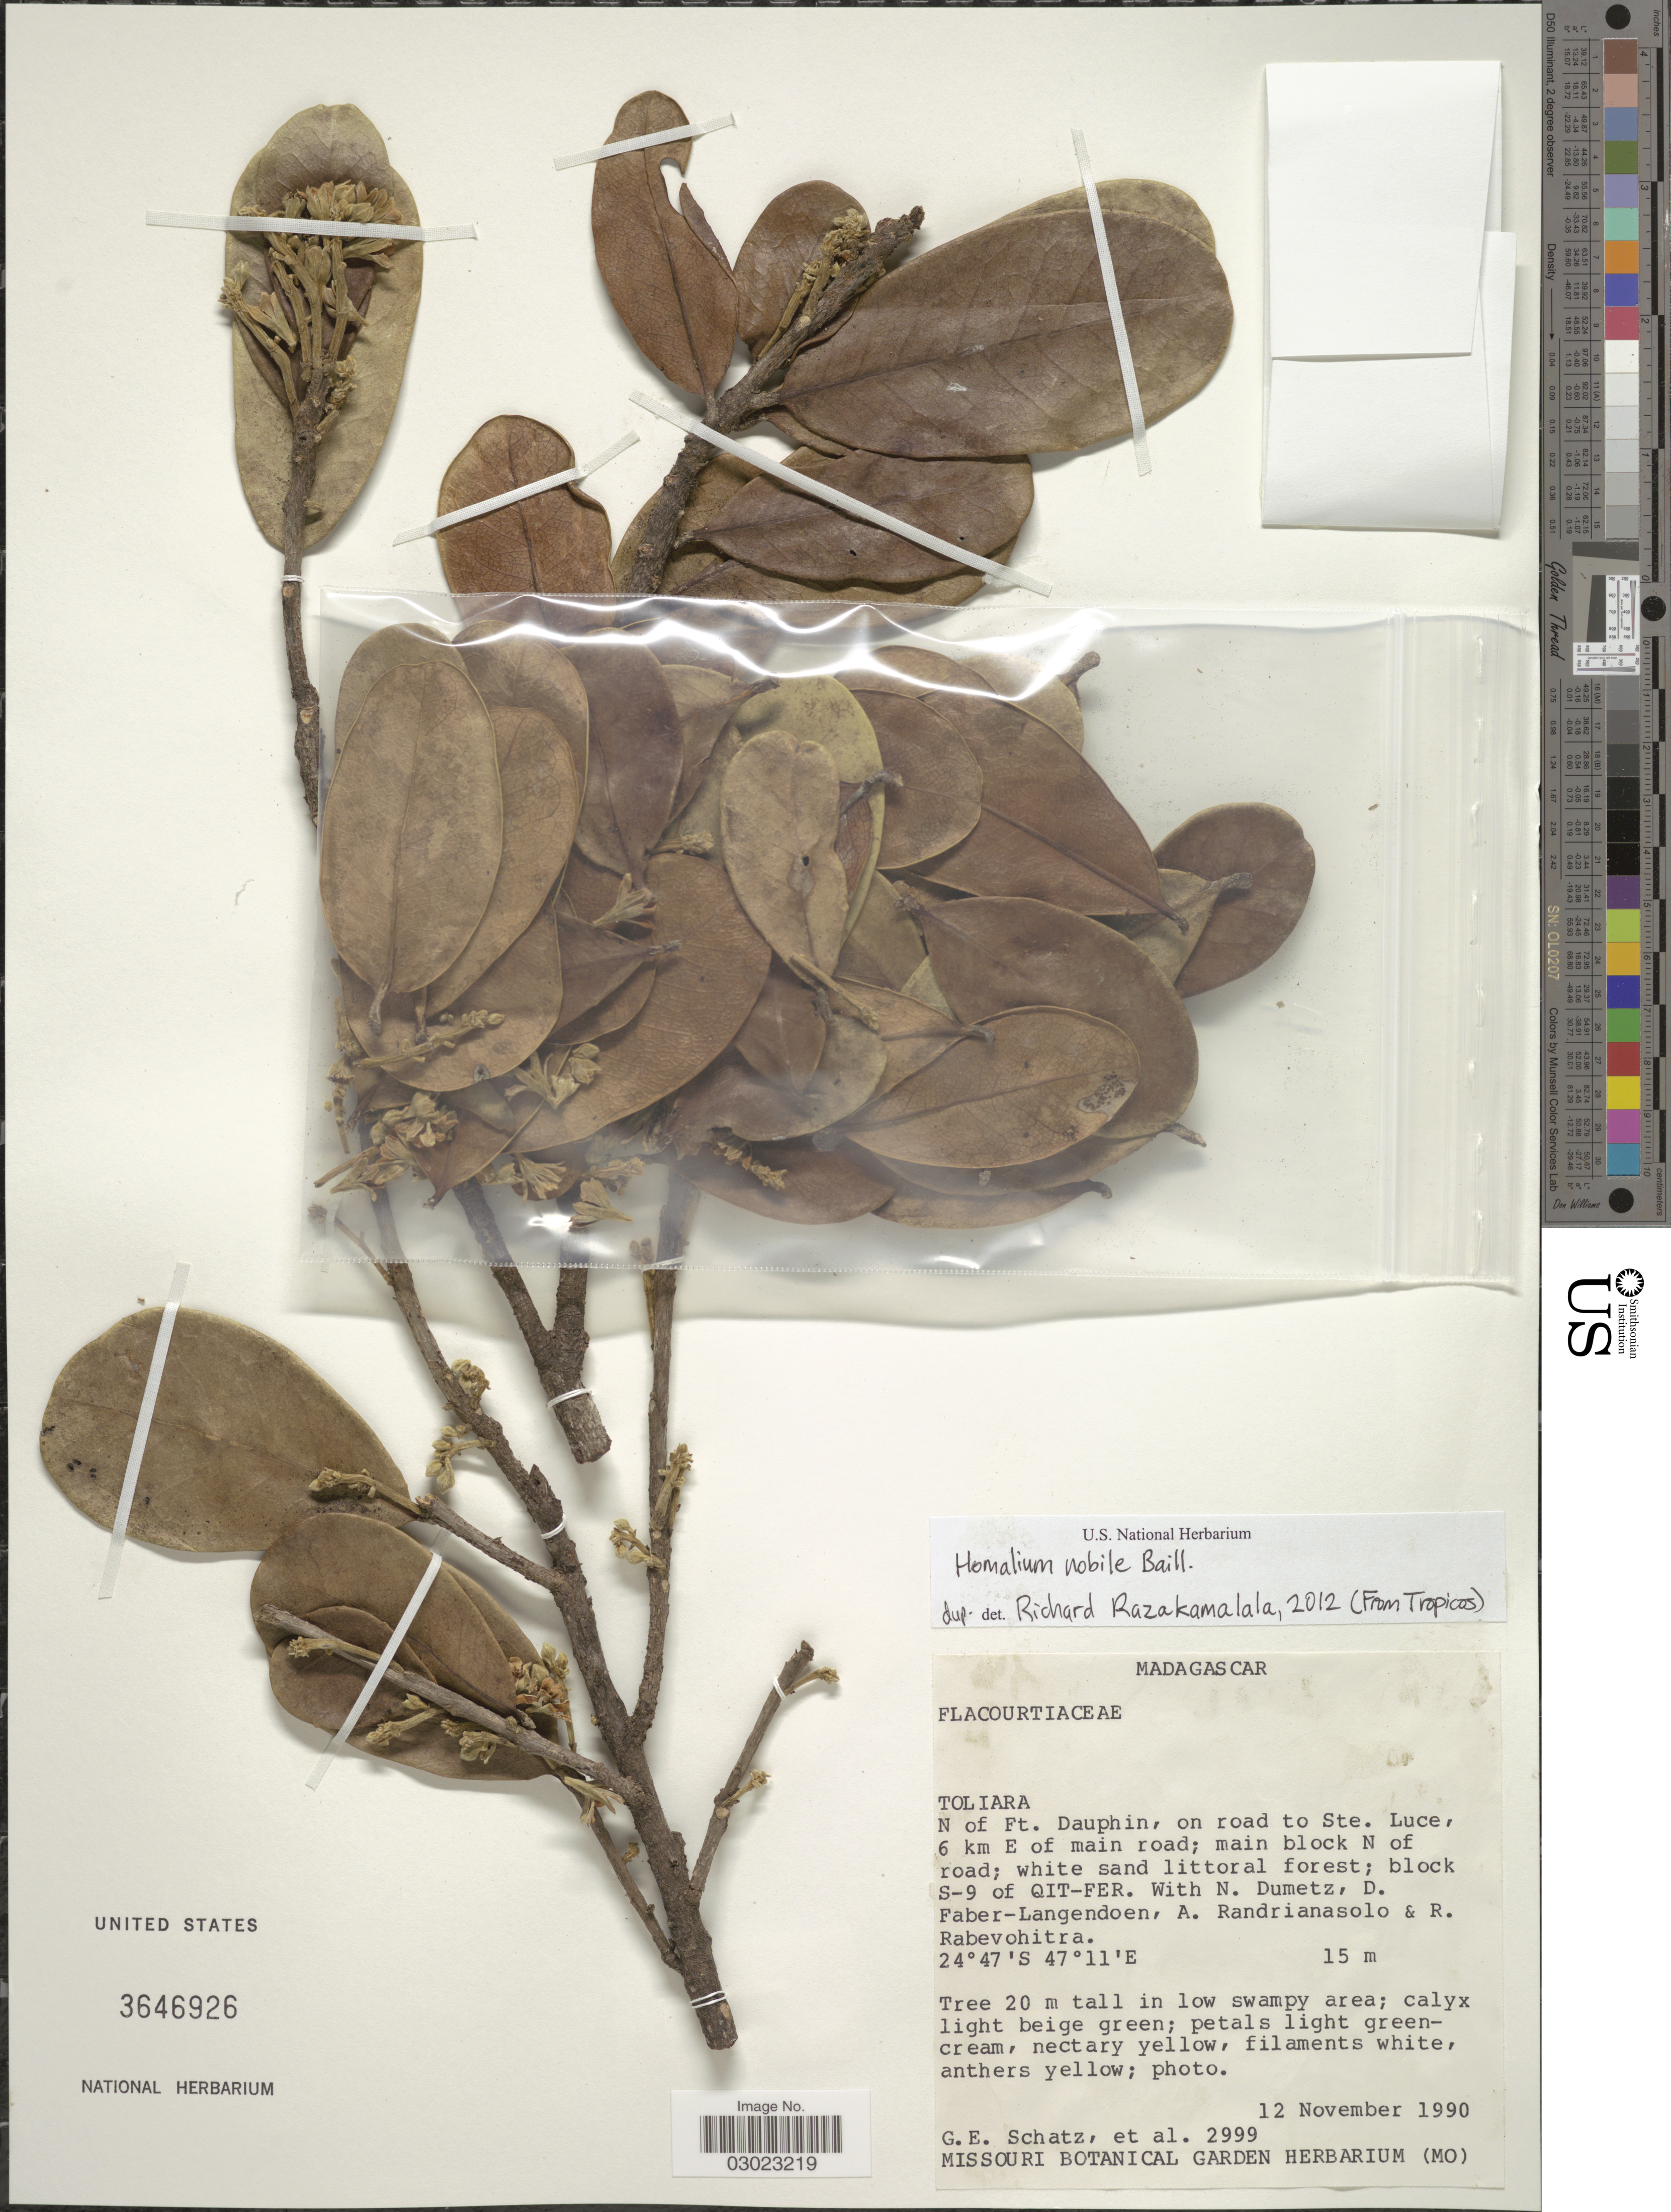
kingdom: Plantae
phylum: Tracheophyta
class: Magnoliopsida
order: Malpighiales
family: Salicaceae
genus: Homalium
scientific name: Homalium nobile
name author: Baill.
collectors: G. Schatz, N. Dumetz, D. Faber-Langendoen, A. Randrianasolo & R. Rabevohitra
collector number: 2999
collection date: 1990-11-12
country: Madagascar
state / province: Anosy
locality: N of Ft. Dauphin, on road to Ste. Luce, 6 km E of main road; main block N of road; block S-9 of QIT-FER.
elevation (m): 15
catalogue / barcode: US 3646926